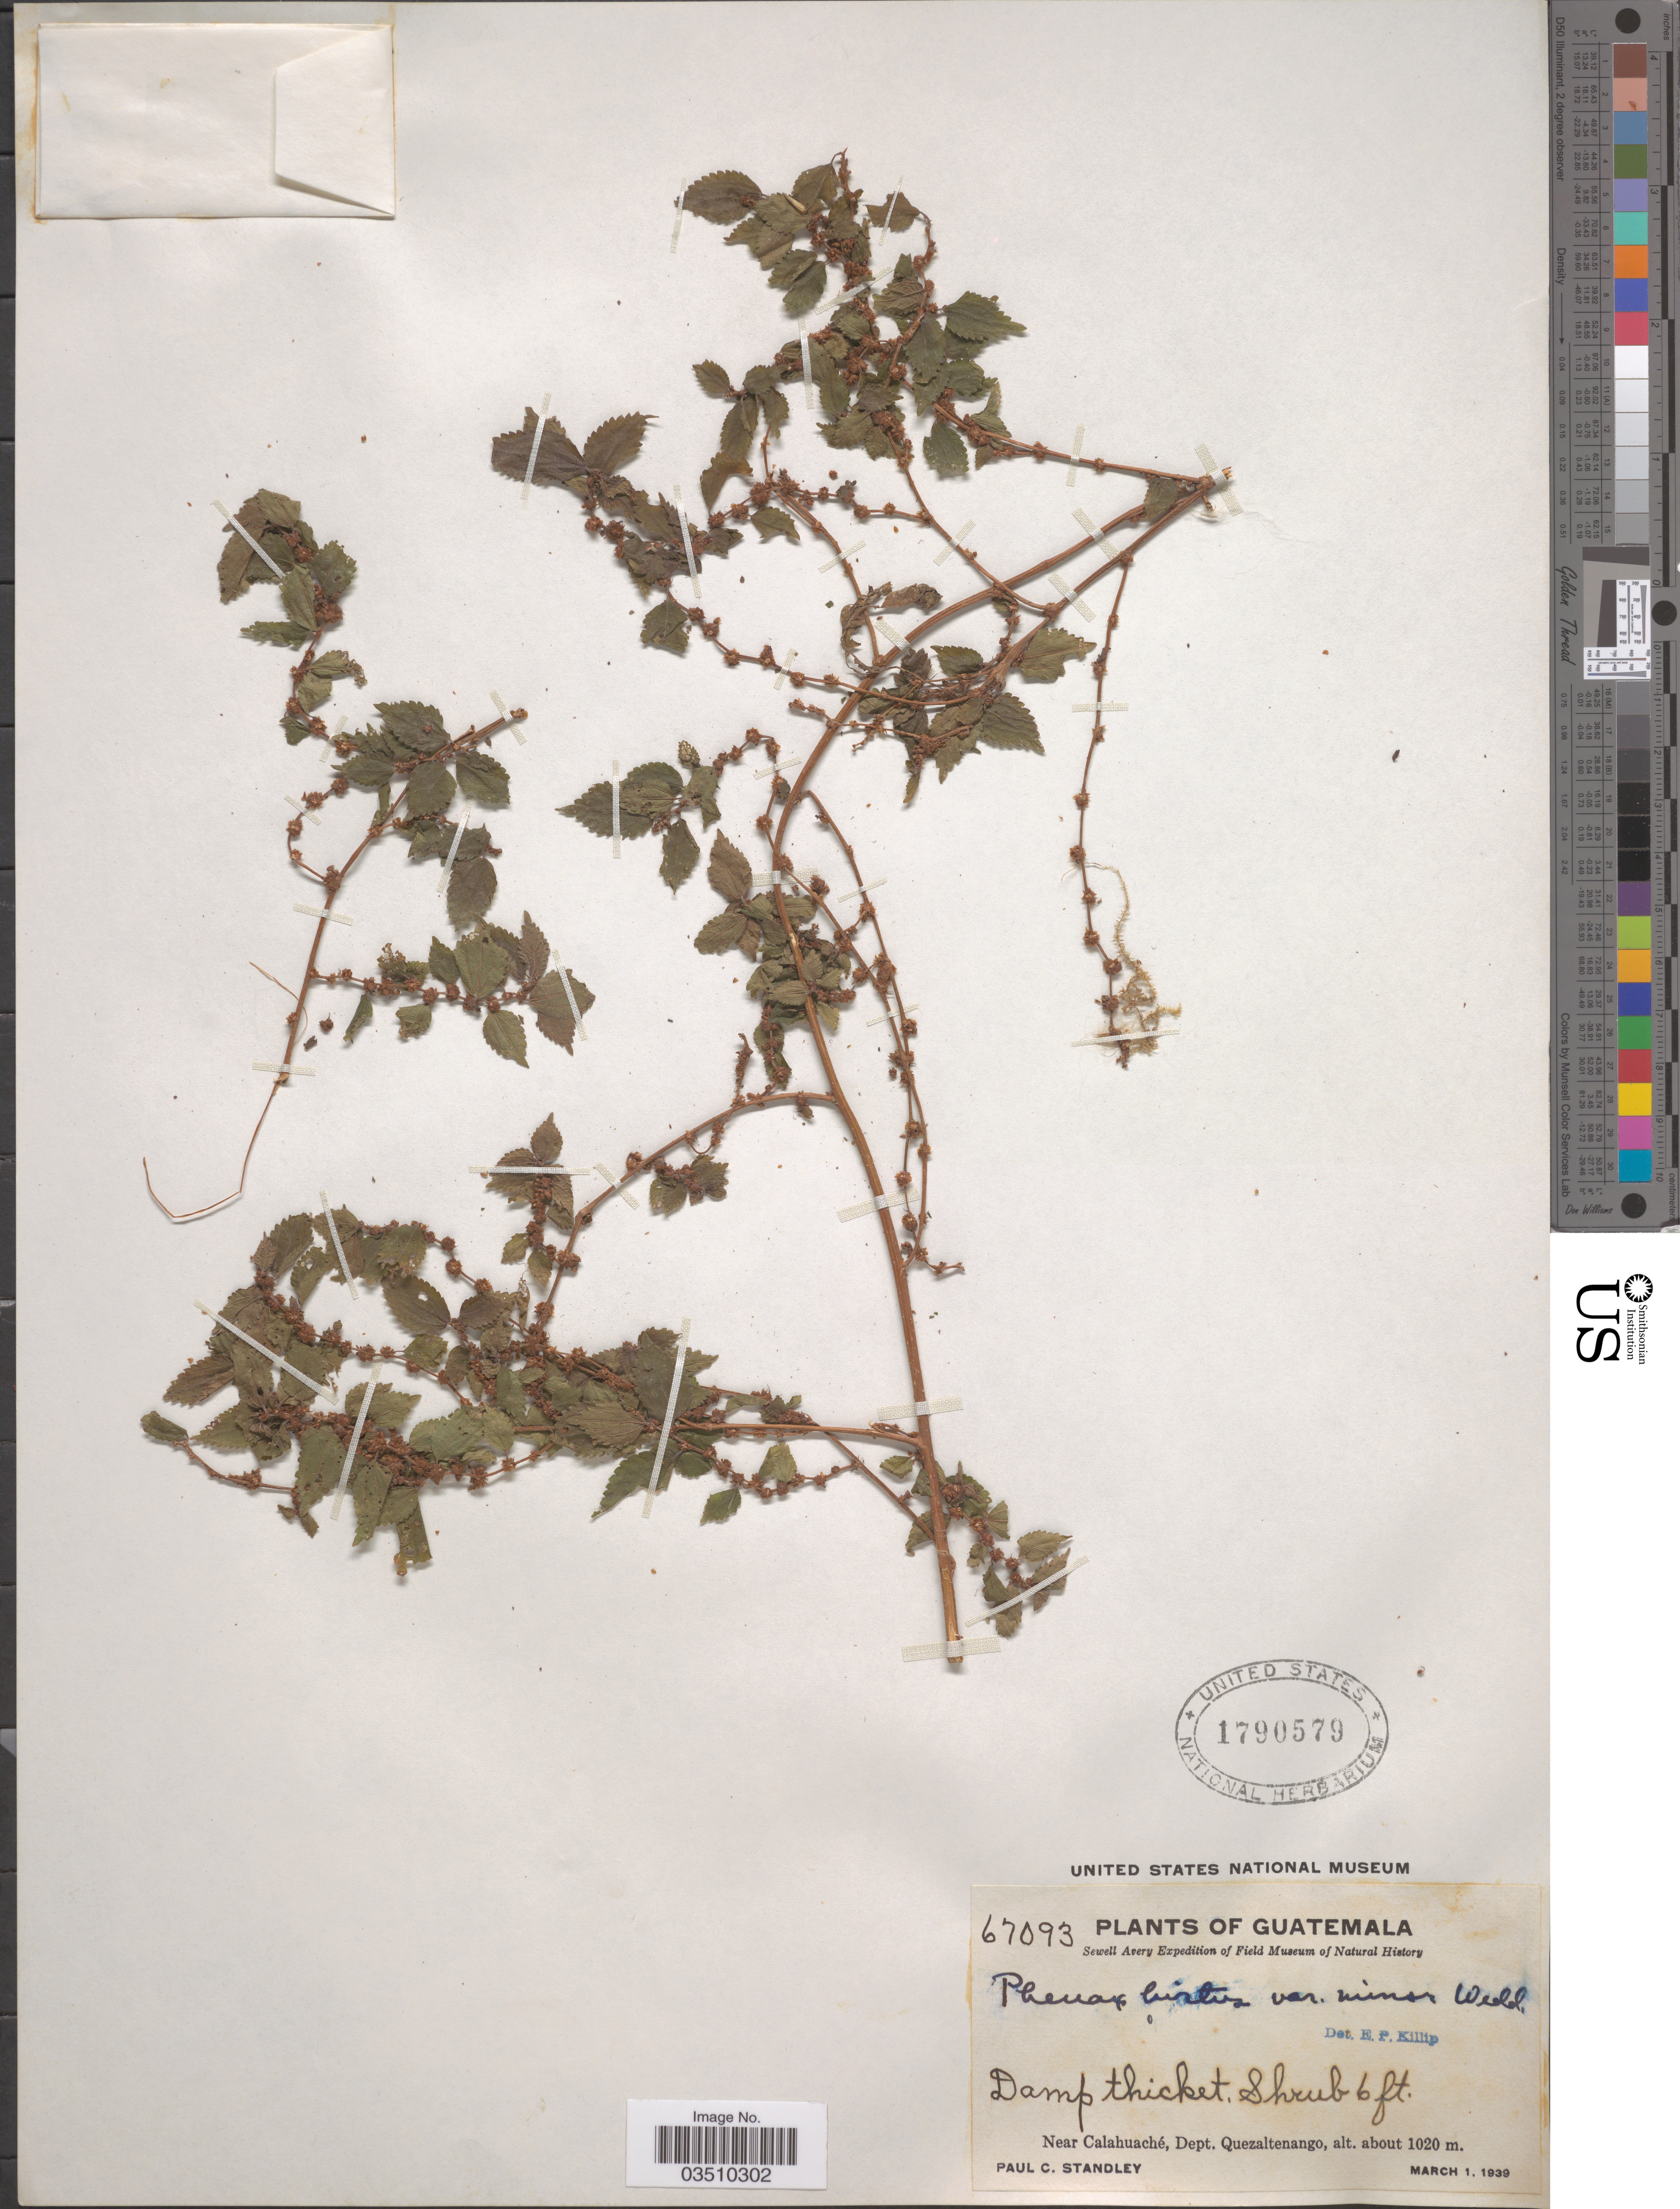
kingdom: Plantae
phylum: Tracheophyta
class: Magnoliopsida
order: Rosales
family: Urticaceae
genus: Phenax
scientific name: Phenax hirtus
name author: (Sw.) Wedd.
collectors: P. C. Standley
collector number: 67093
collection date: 1939-03-01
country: Guatemala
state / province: Quetzaltenango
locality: Near Calahuaché, Dept. Quezaltenango.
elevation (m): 1020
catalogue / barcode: US 1790579